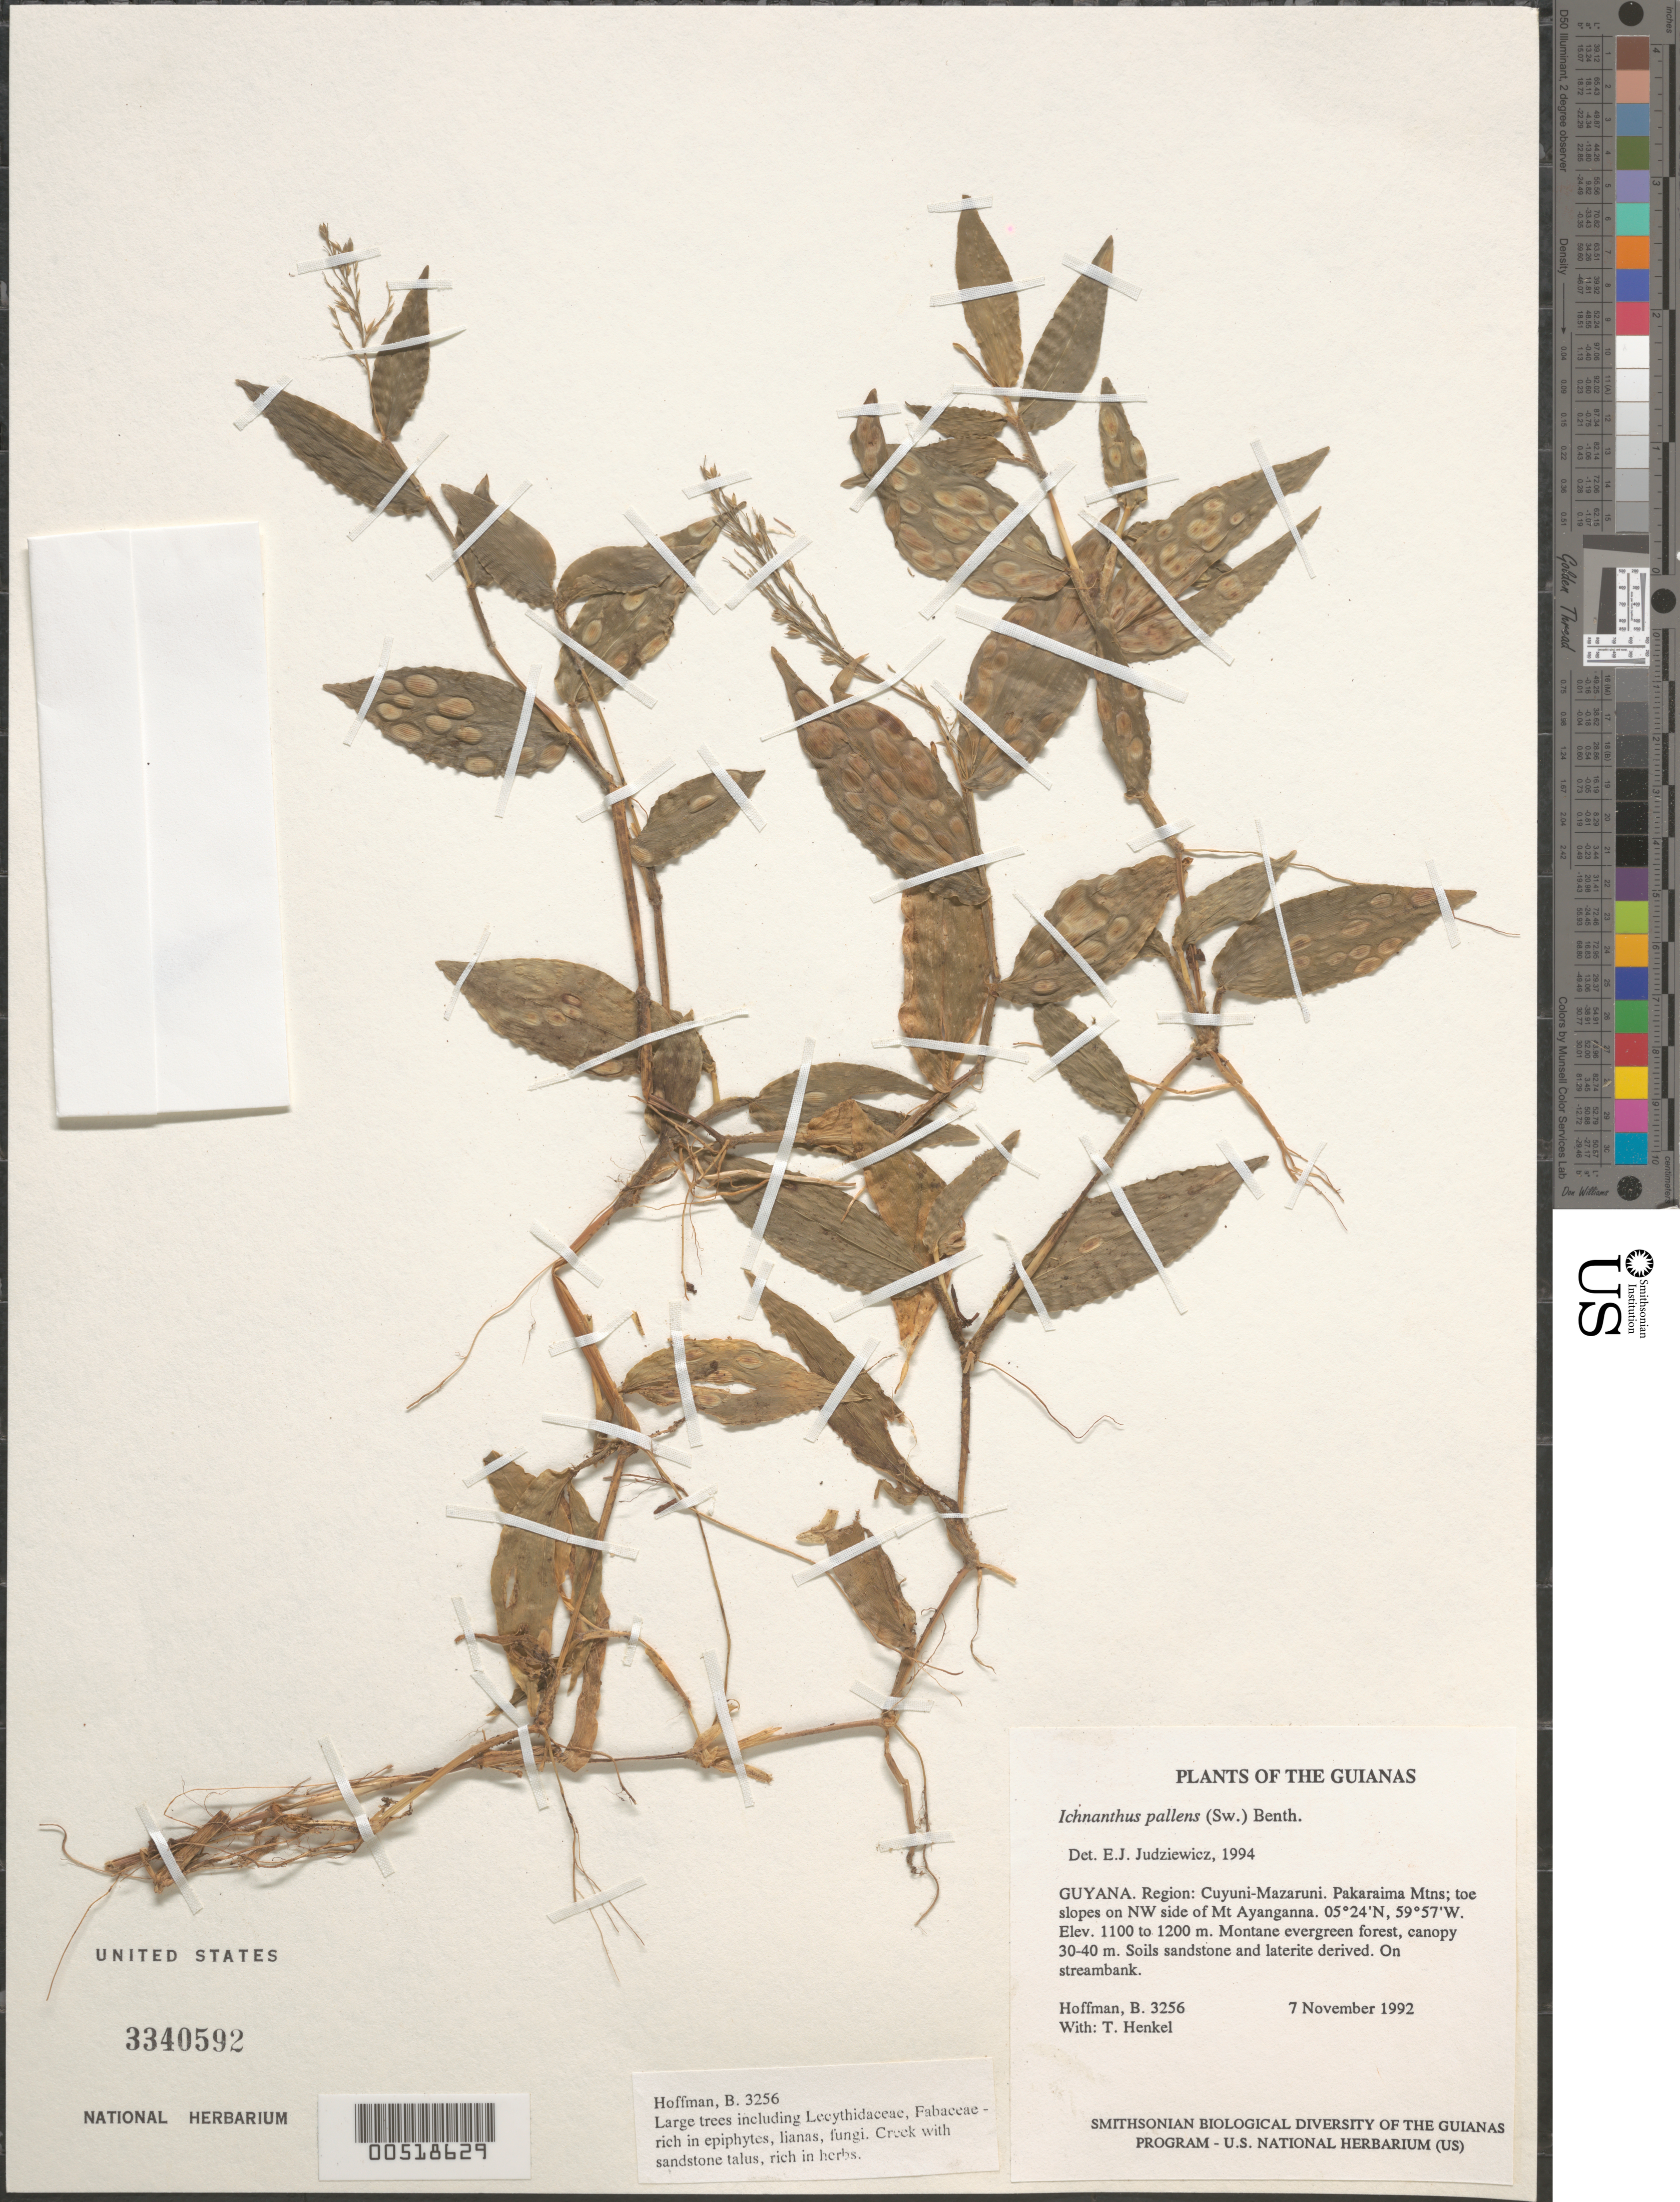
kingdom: Plantae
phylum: Tracheophyta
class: Liliopsida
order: Poales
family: Poaceae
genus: Ichnanthus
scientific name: Ichnanthus pallens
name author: (Sw.) Munro ex Benth.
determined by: Judziewicz, E. J.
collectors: B. Hoffman & T. Henkel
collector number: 3256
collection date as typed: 7 November 1992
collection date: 1992-11-07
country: Guyana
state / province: Cuyuni-Mazaruni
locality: Pakaraima Mountains; toe slopes on NW side of Mt. Ayanganna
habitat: Montane evergreen forest, canopy 30-40 m. Soils sandstone and laterite derived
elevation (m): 1100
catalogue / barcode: US 3340592